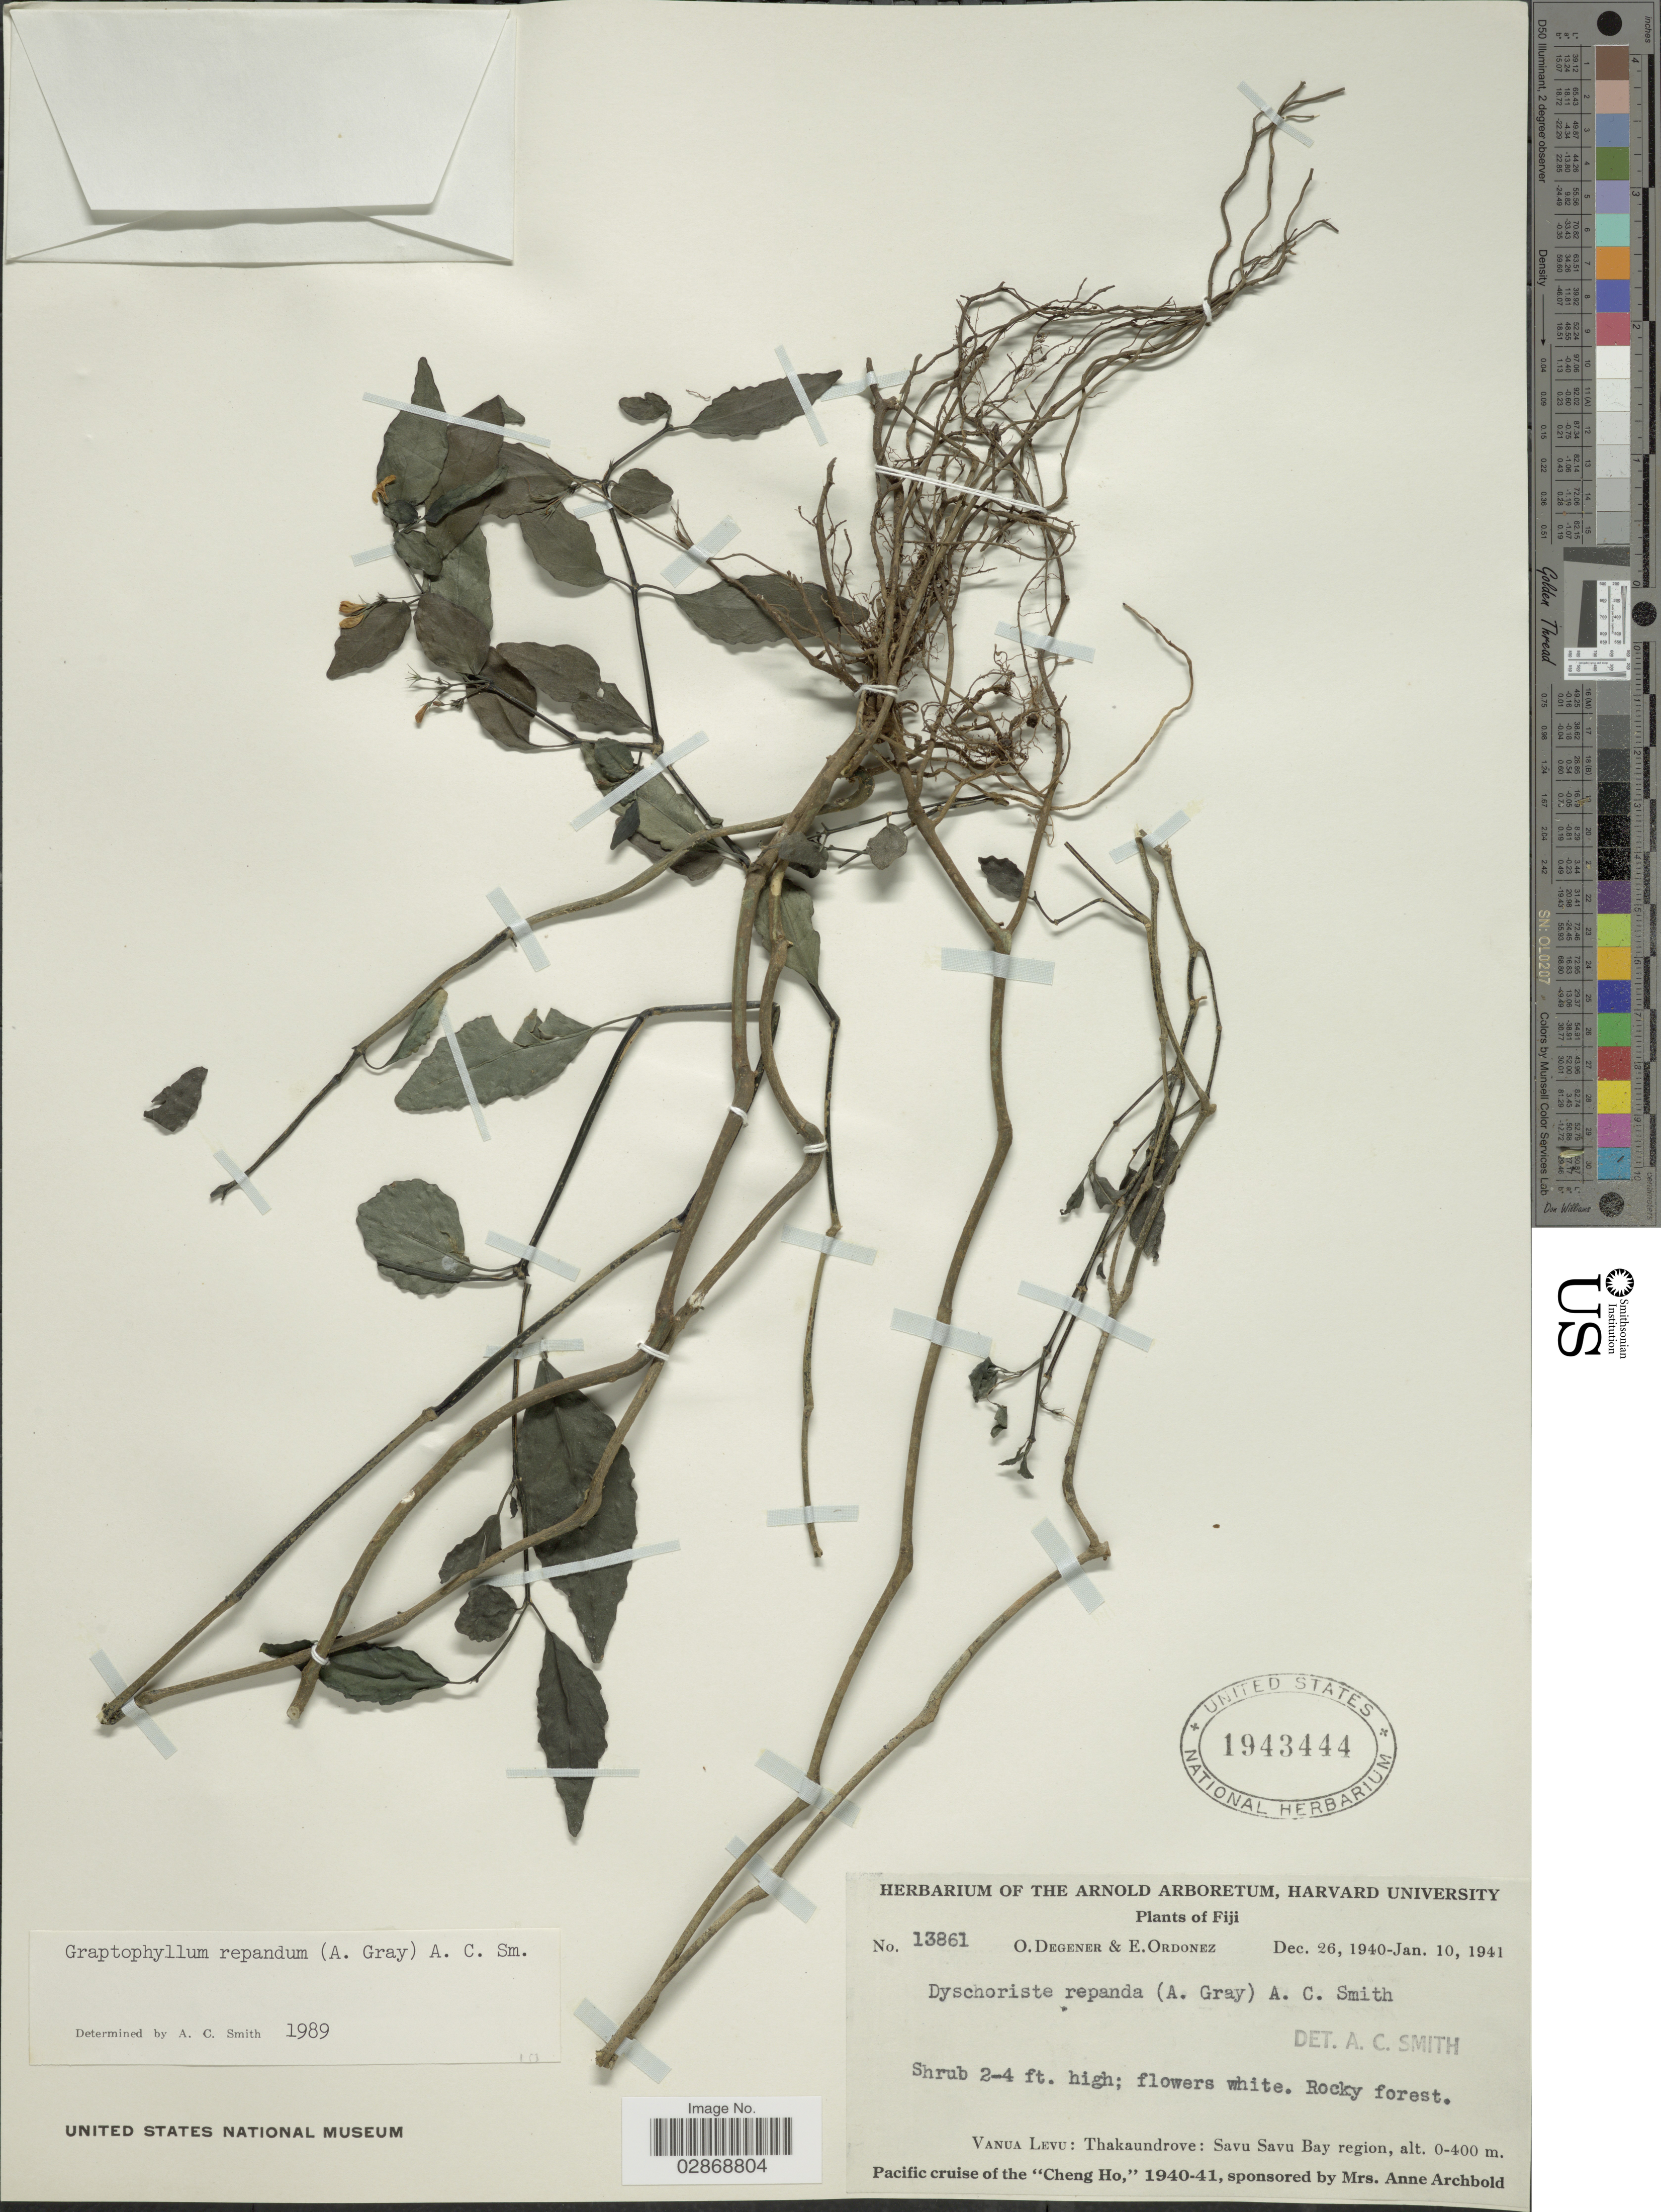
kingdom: Plantae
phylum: Tracheophyta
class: Magnoliopsida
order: Lamiales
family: Acanthaceae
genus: Graptophyllum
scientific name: Graptophyllum repandum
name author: (A. Gray) A.C. Sm.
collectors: O. Degener & E. Ordonez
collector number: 13861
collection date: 1940-12-26/1941-01-10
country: Fiji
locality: Vanua Levu: Thakaundrove: Savu Savu Bay region.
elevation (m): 0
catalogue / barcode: US 1943444